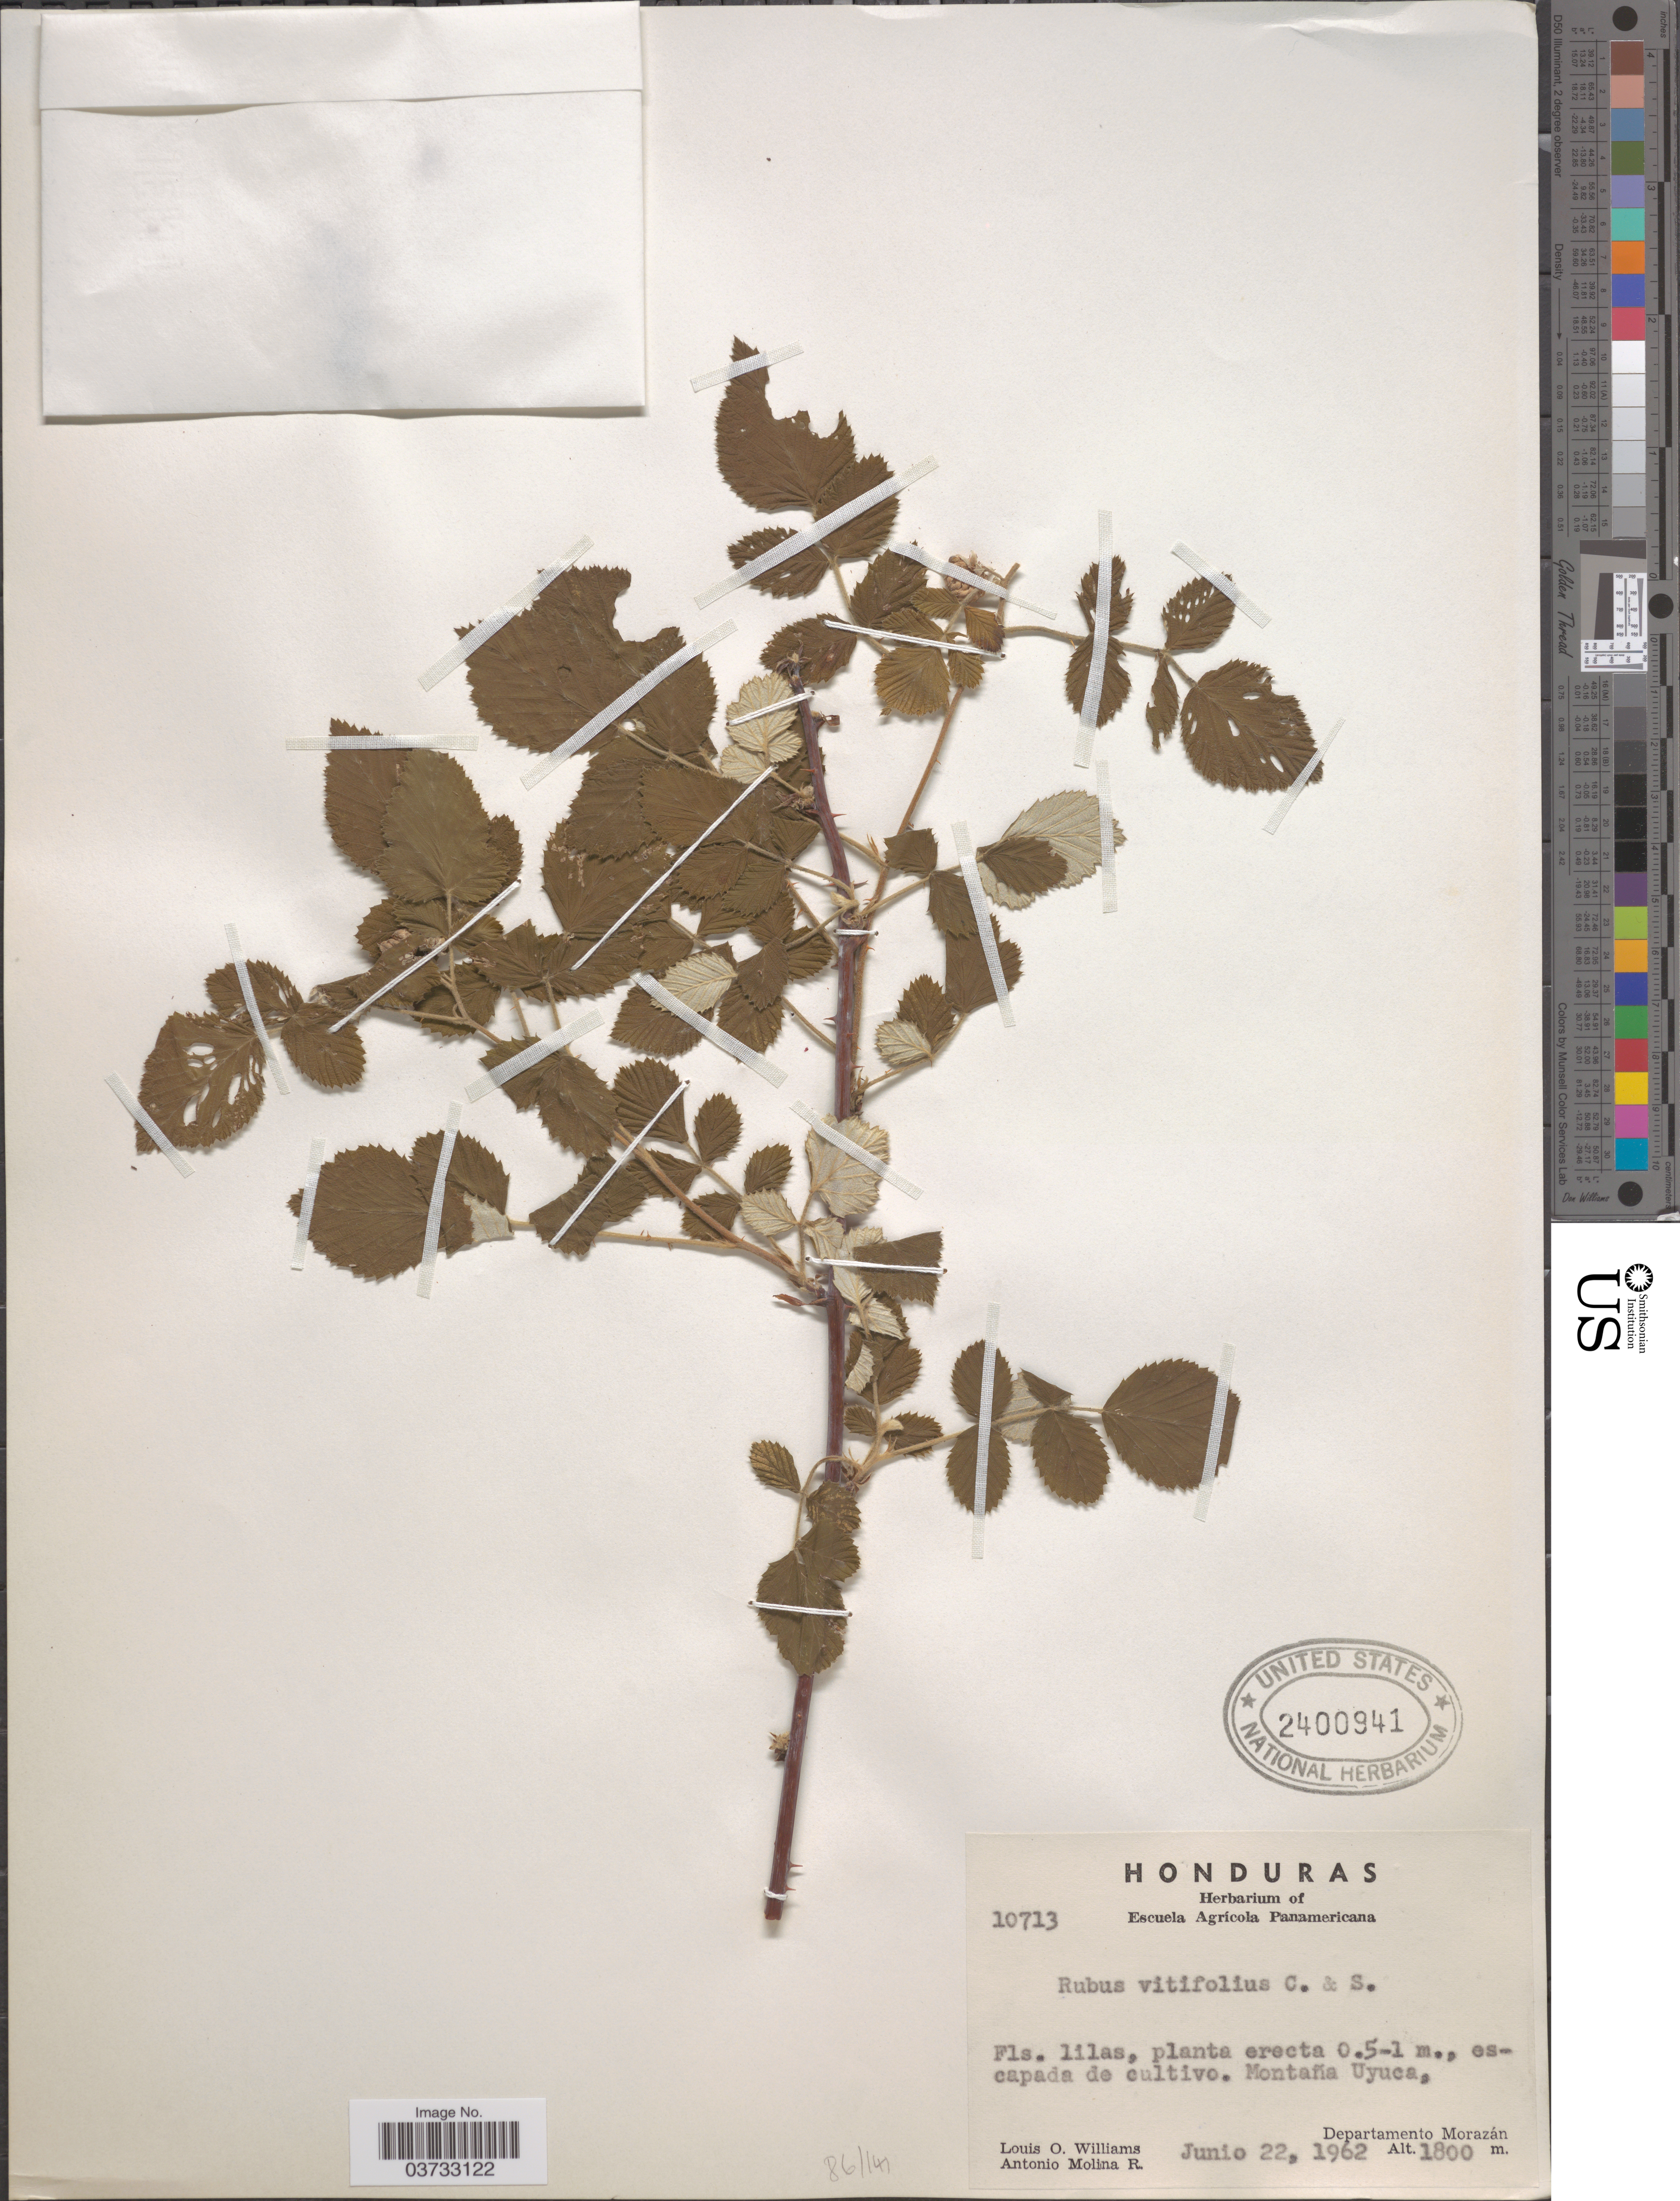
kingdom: Plantae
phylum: Tracheophyta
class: Magnoliopsida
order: Rosales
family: Rosaceae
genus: Rubus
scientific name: Rubus vitifolius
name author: Cham. & Schltdl.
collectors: L. O. Williams & A. Molina R.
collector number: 10713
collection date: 1962-06-22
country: Honduras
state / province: Fco. Morazán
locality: Montaña Uyuca, Departamento Morazán.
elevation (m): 1800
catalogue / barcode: US 2400941